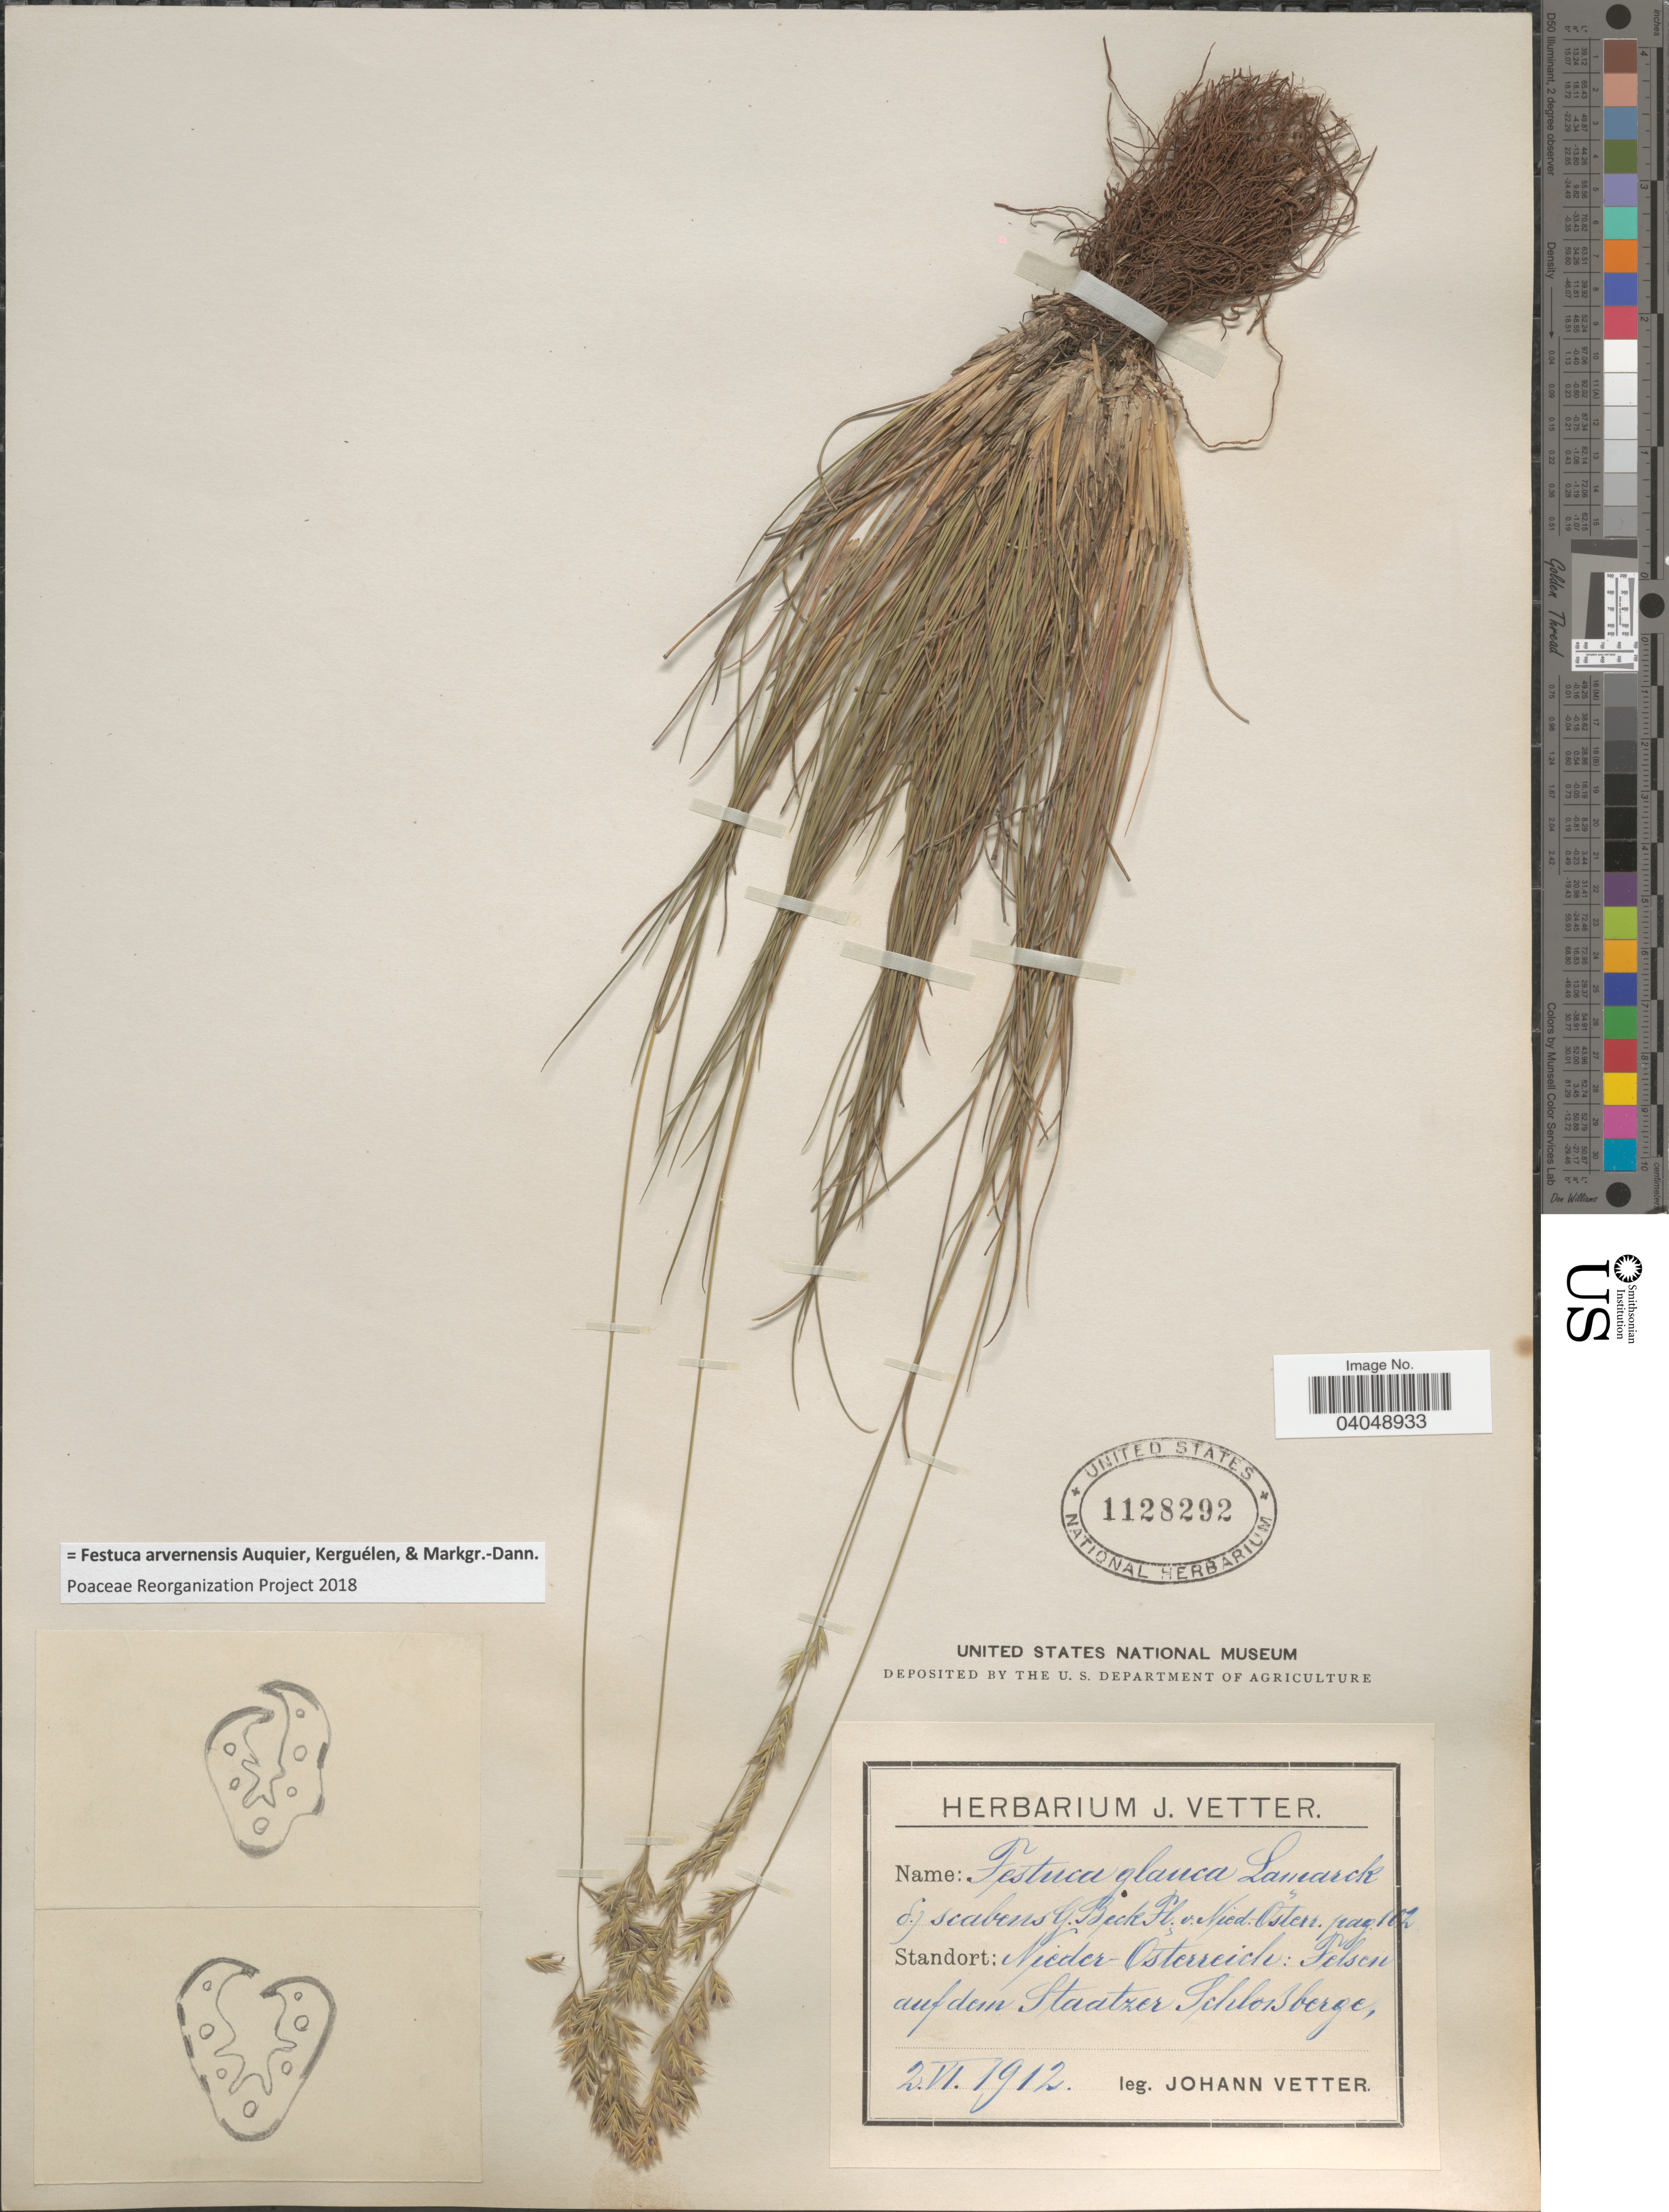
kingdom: Plantae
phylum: Tracheophyta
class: Liliopsida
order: Poales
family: Poaceae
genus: Festuca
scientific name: Festuca arvernensis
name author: Auquier et al.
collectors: J. Vetter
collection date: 1912-06-02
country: Austria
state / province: Niederosterreich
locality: Nieder-Osterreich: Felsen auf dem Staatzer Schlossberge.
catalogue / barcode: US 1128292